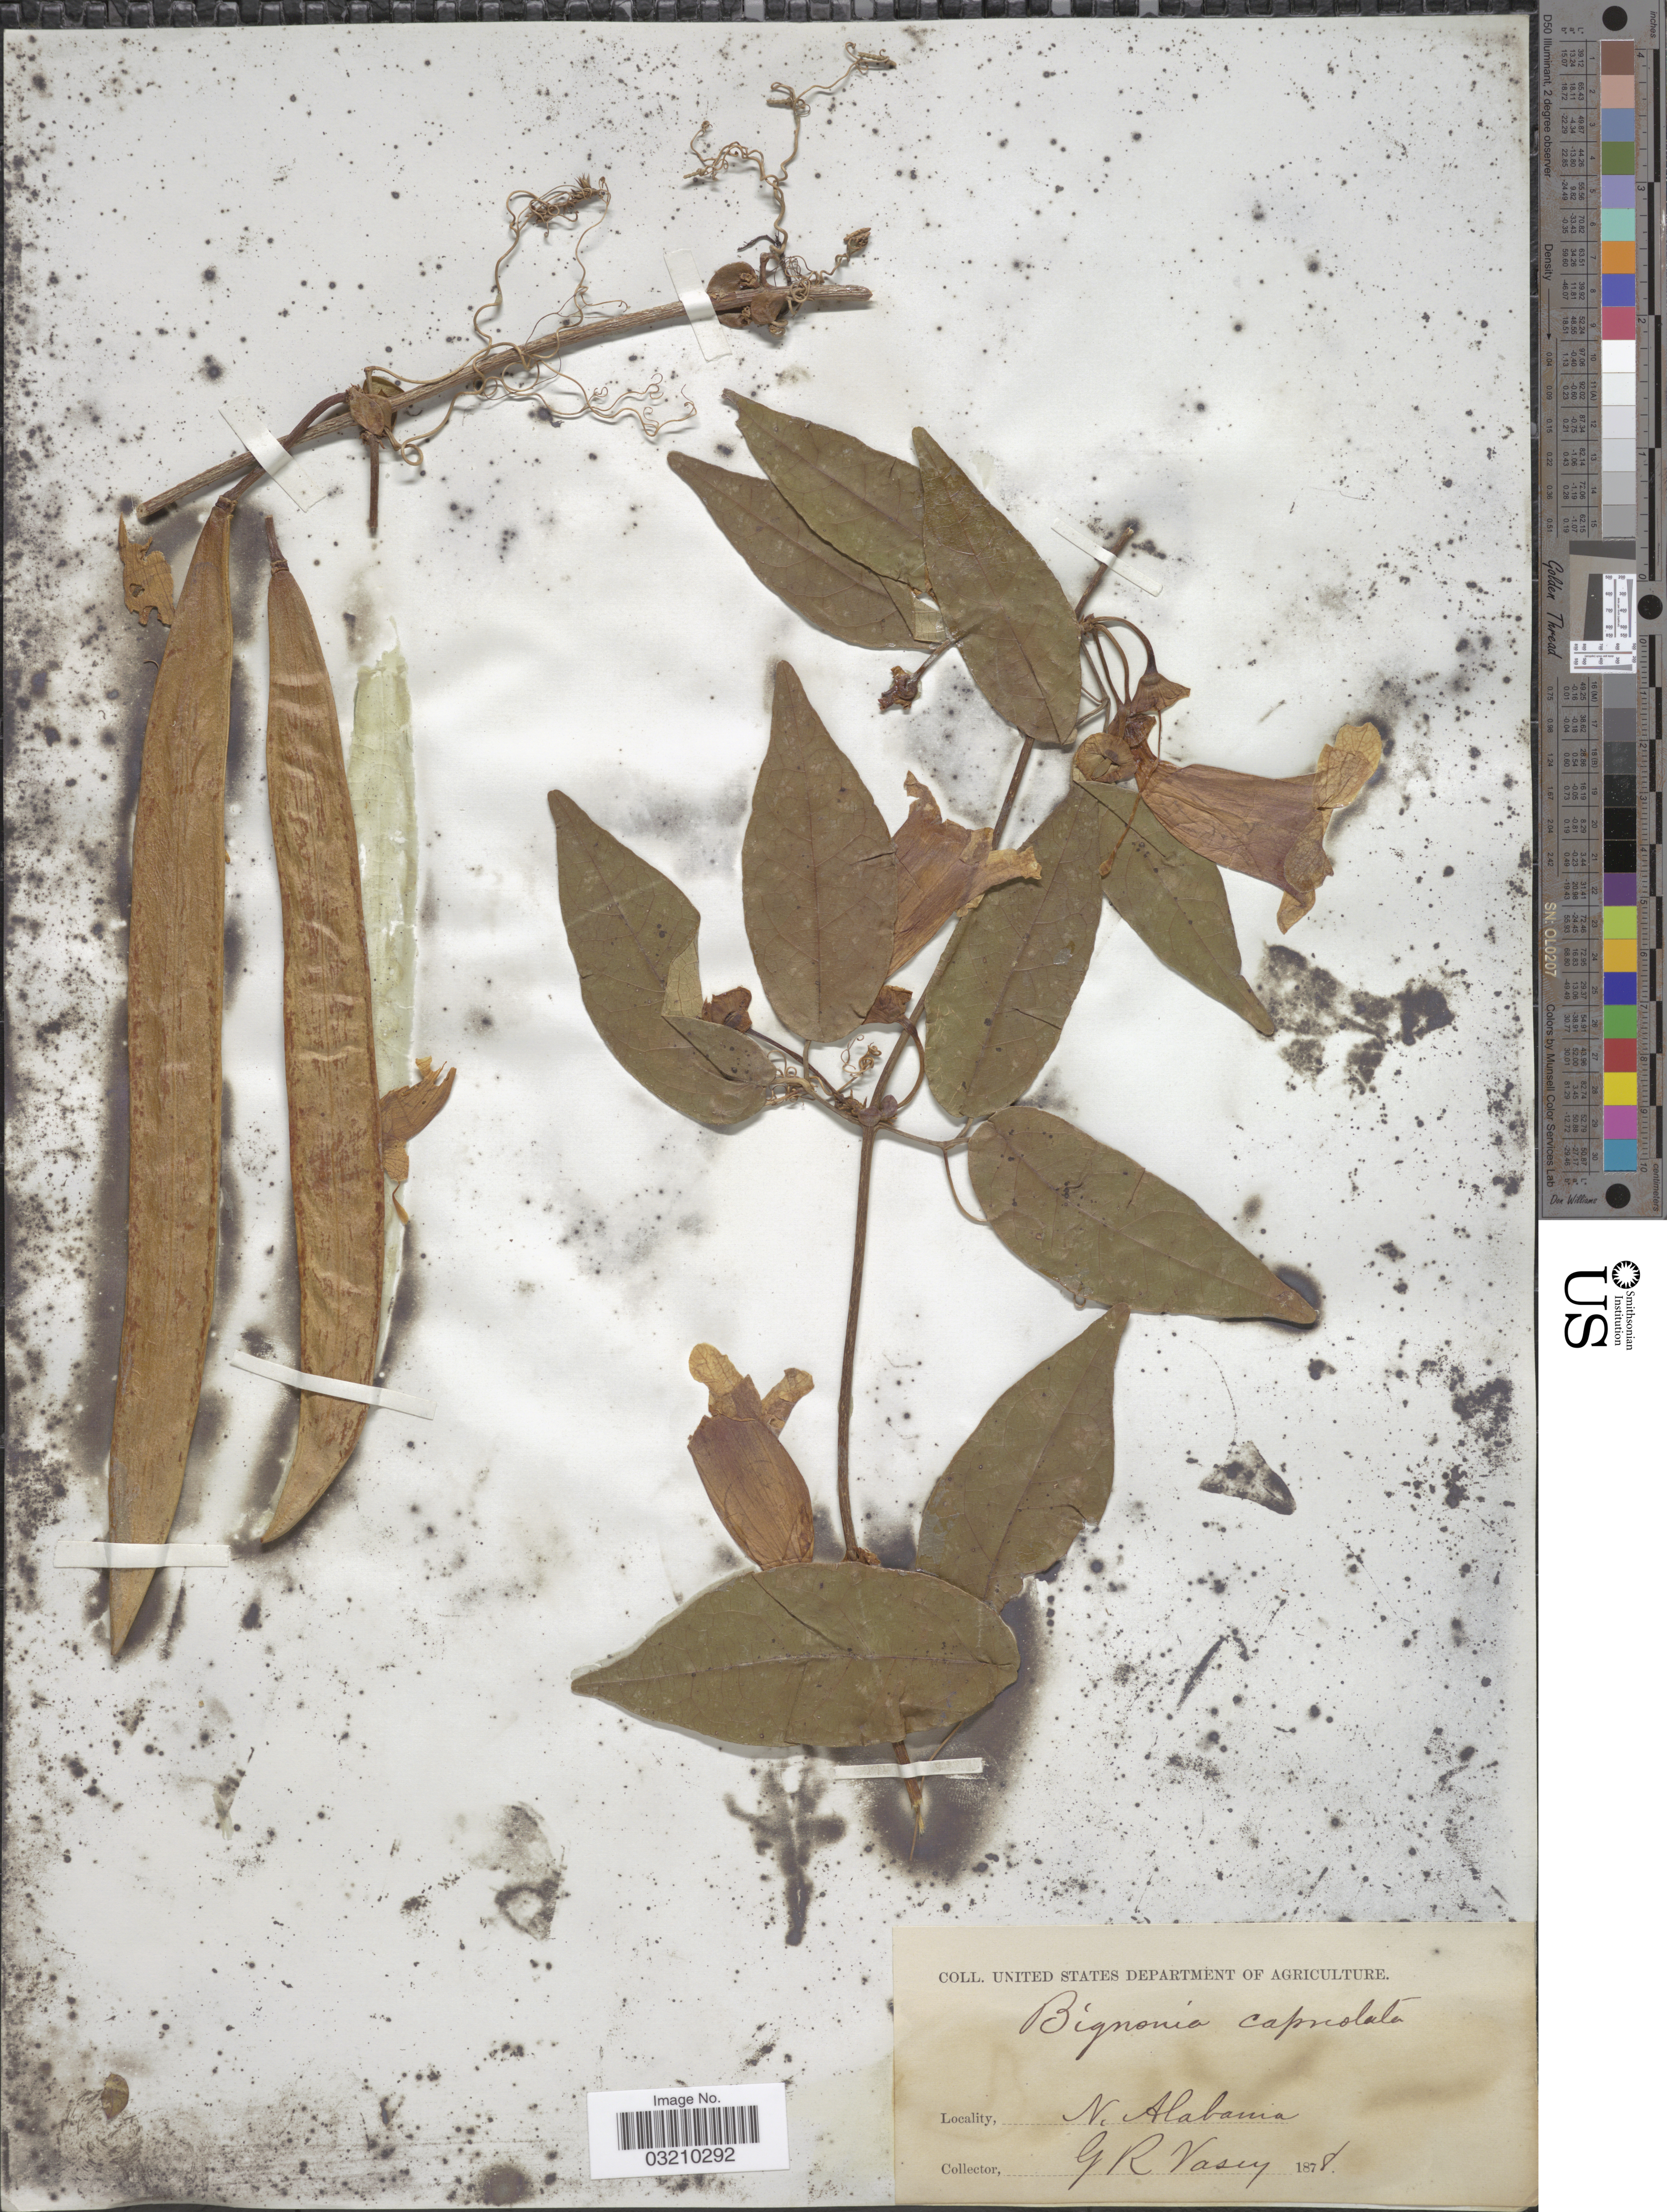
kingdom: Plantae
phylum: Tracheophyta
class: Magnoliopsida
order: Lamiales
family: Bignoniaceae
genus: Bignonia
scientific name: Bignonia capreolata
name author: L.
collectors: G. R. Vasey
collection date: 1878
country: United States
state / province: Alabama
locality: N. Alabama.